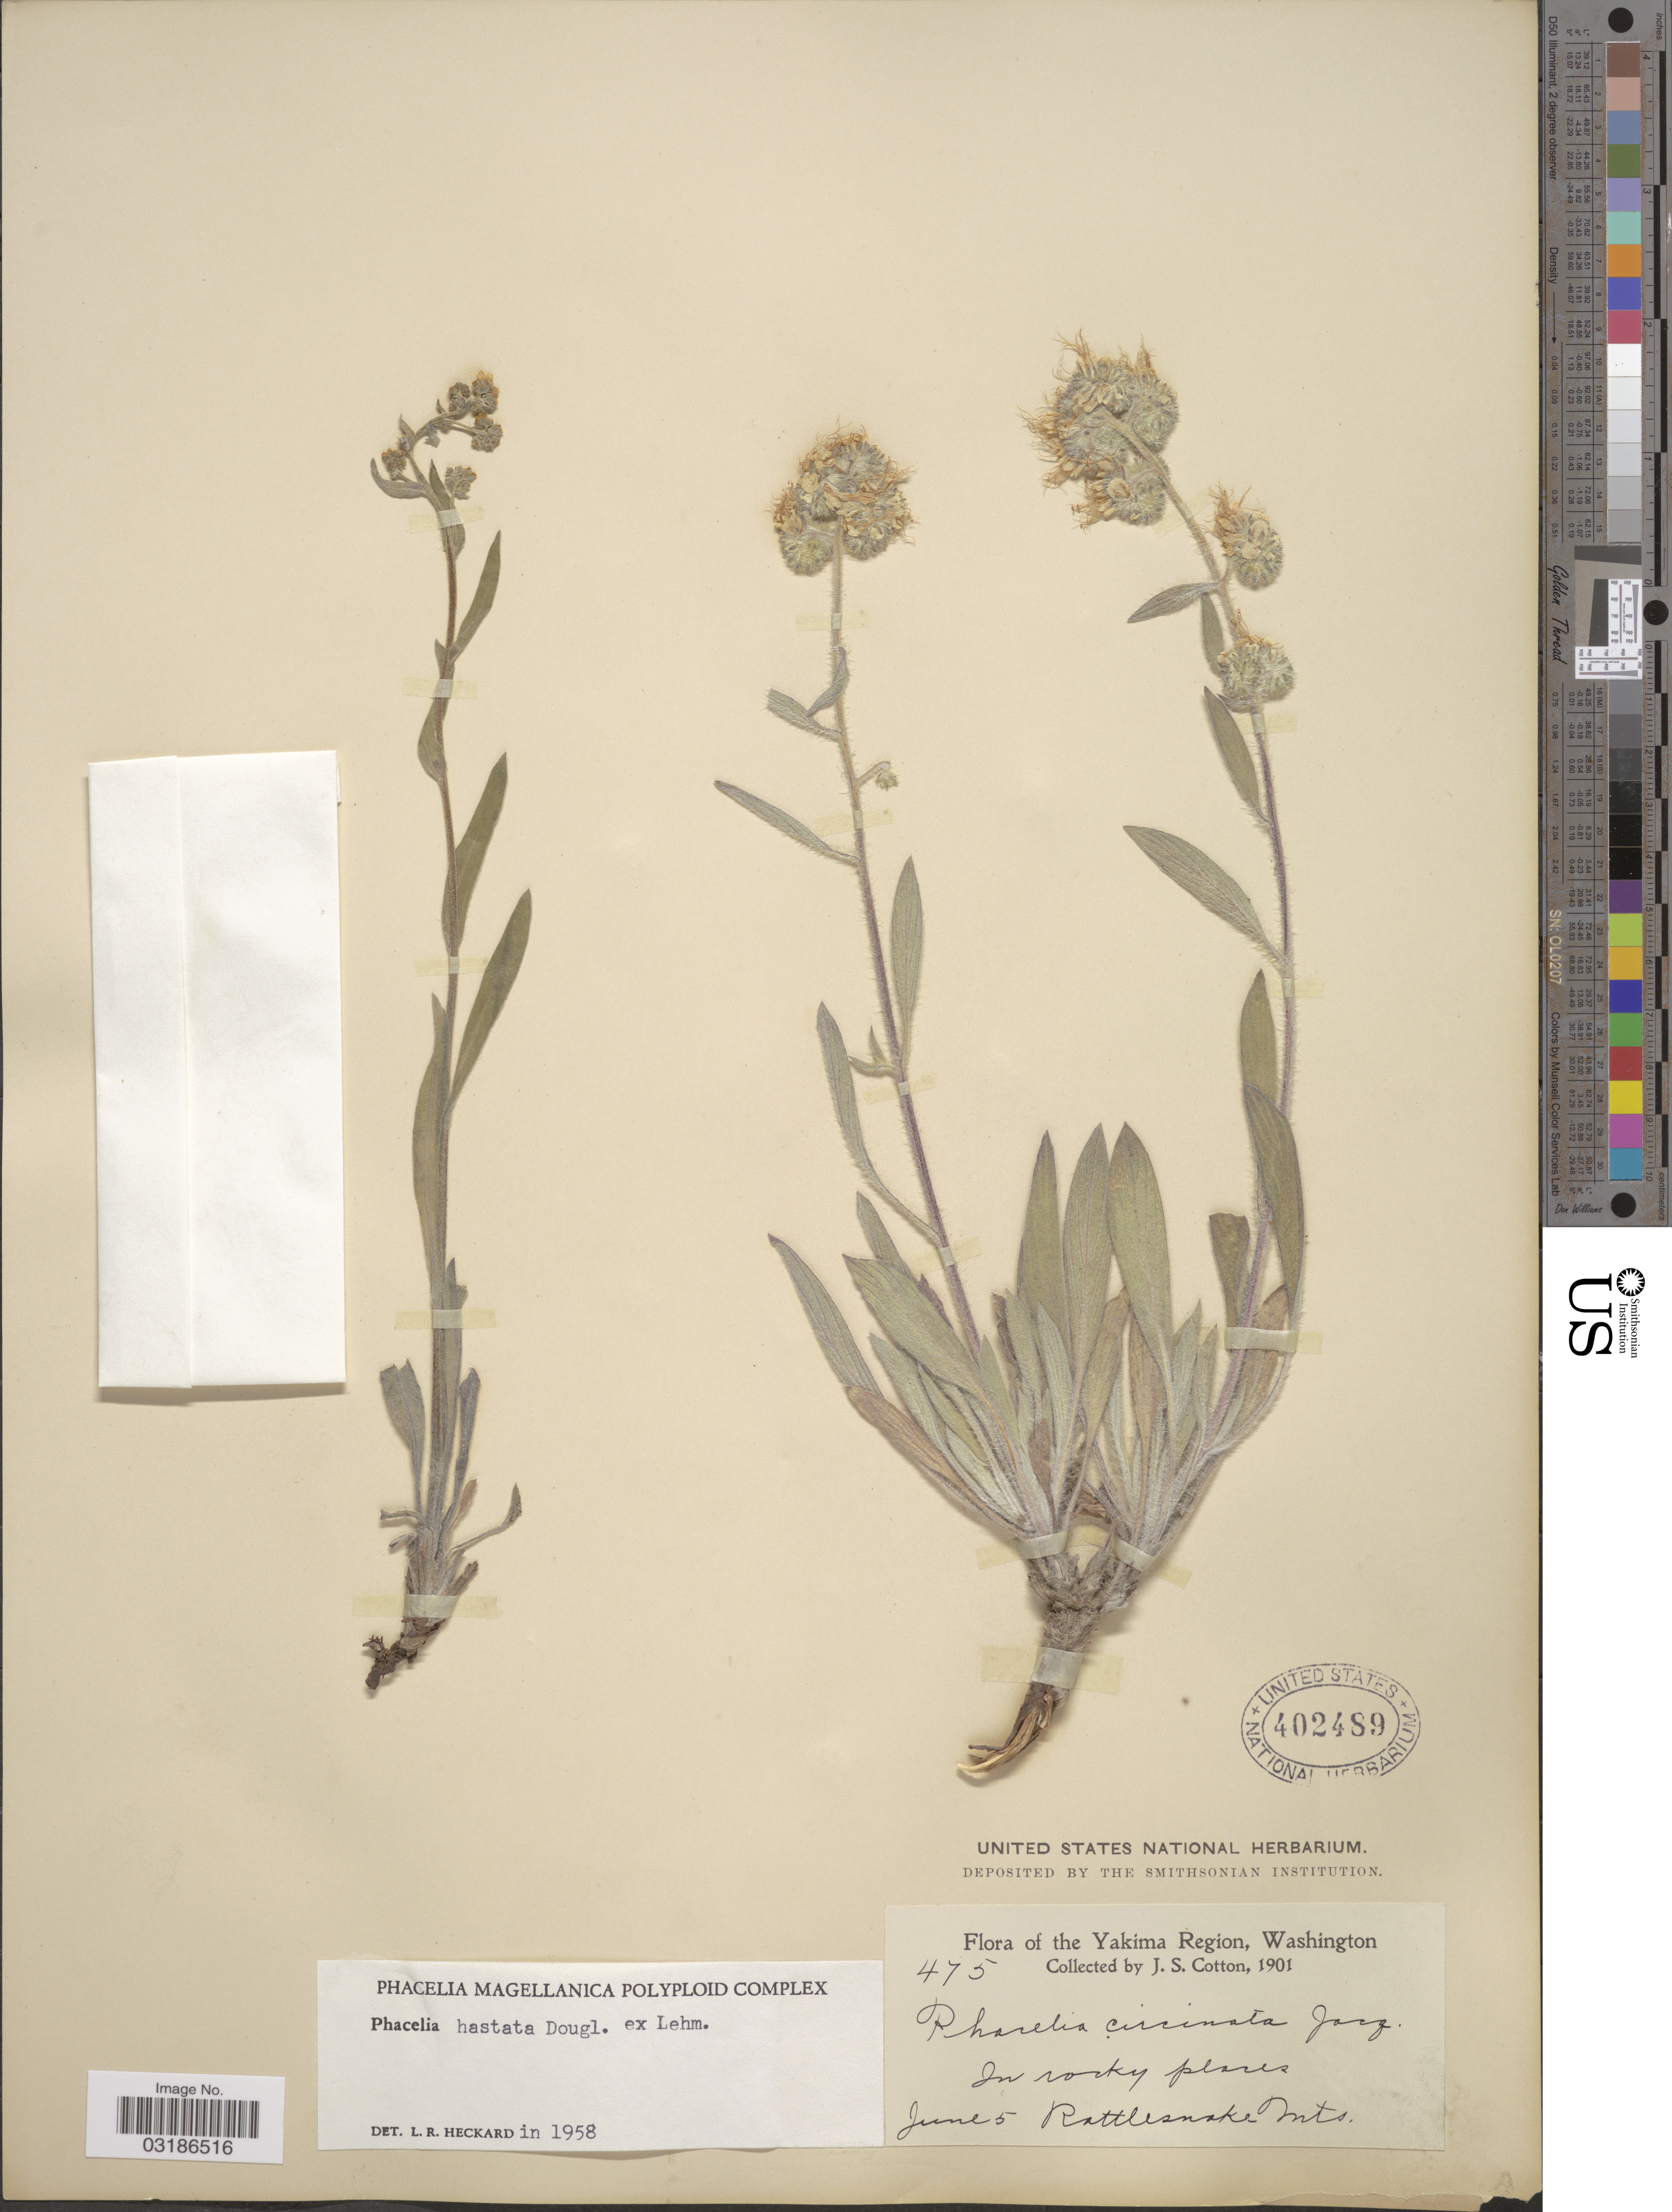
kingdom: Plantae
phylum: Tracheophyta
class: Magnoliopsida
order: Boraginales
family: Hydrophyllaceae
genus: Phacelia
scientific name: Phacelia hastata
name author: Douglas ex Lehm.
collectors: J. S. Cotton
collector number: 475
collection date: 1901-06-06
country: United States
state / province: Washington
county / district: Yakima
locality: The Yakima Region, Washington, In rocky places, Rattlesnake Mts.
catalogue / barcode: US 402489